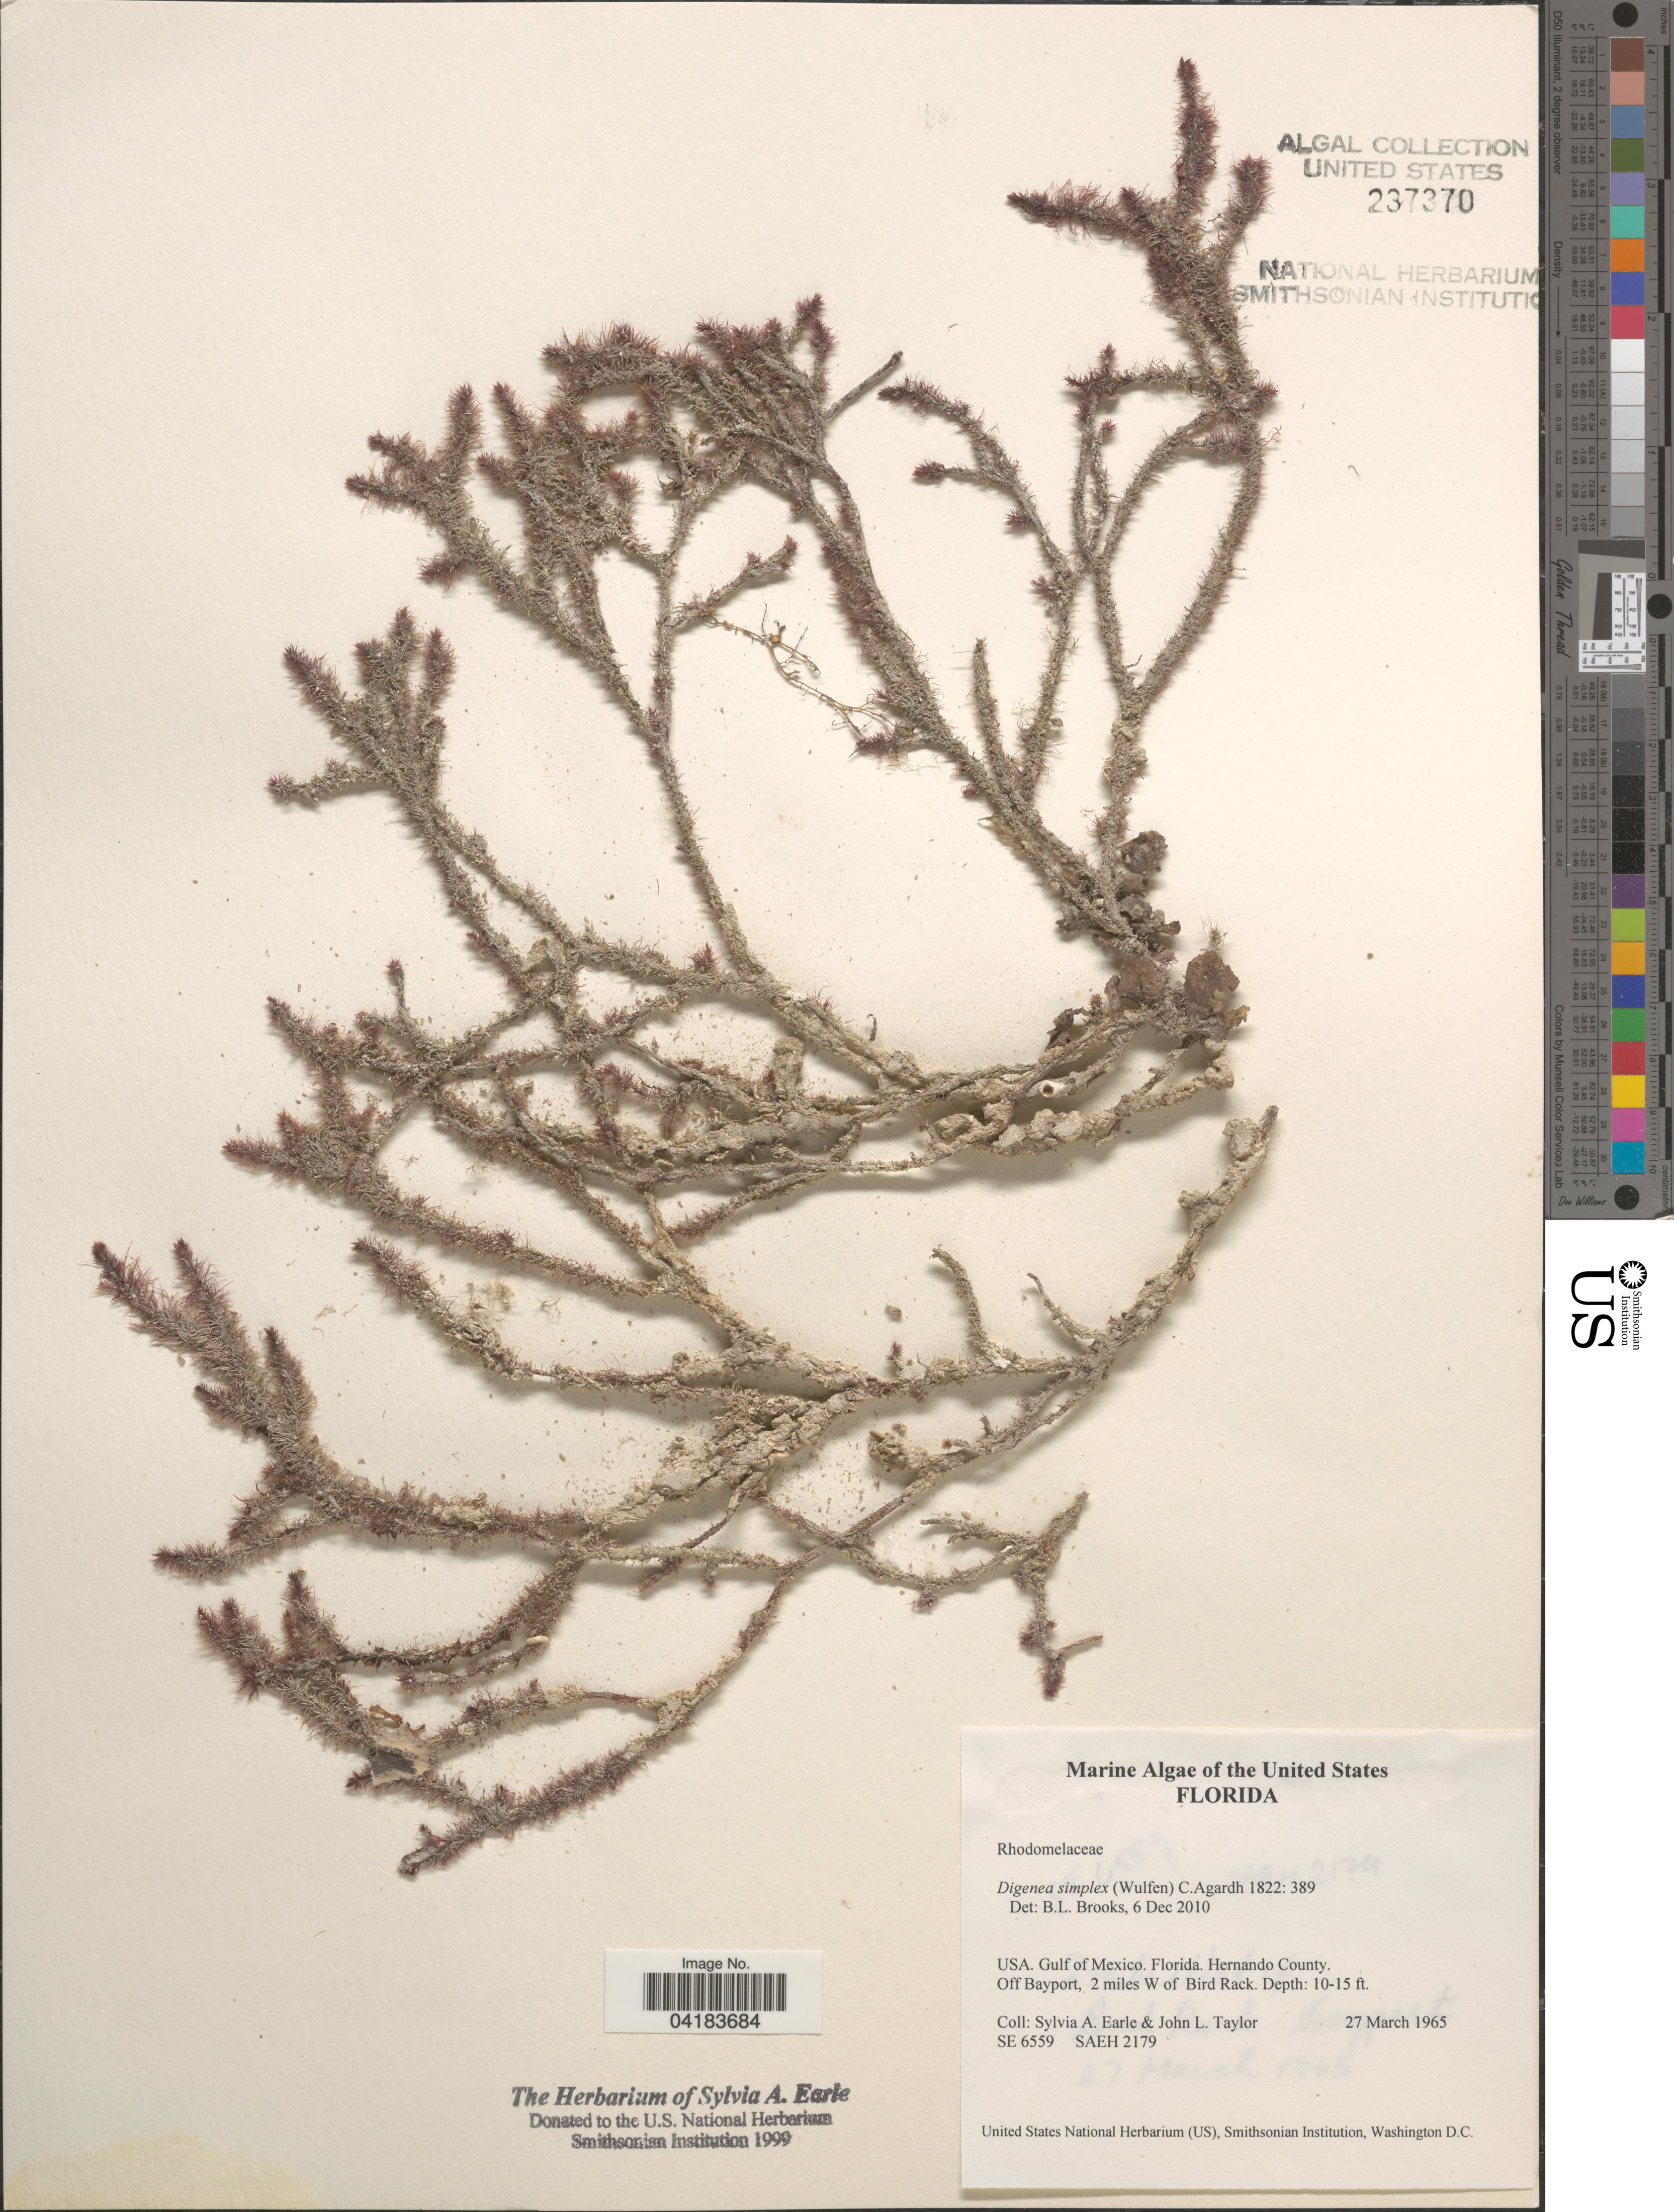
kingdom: Plantae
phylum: Rhodophyta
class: Florideophyceae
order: Ceramiales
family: Rhodomelaceae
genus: Digenea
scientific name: Digenea simplex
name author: (Wulfen) C. Agardh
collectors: S. A. Earle & J. L. Taylor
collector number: SE6559/SAEH2179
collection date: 1965-03-27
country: United States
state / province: Florida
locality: Gulf of Mexico. Hernando County. Off Bayport, 2 miles W of Bird Rack.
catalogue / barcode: US 237370